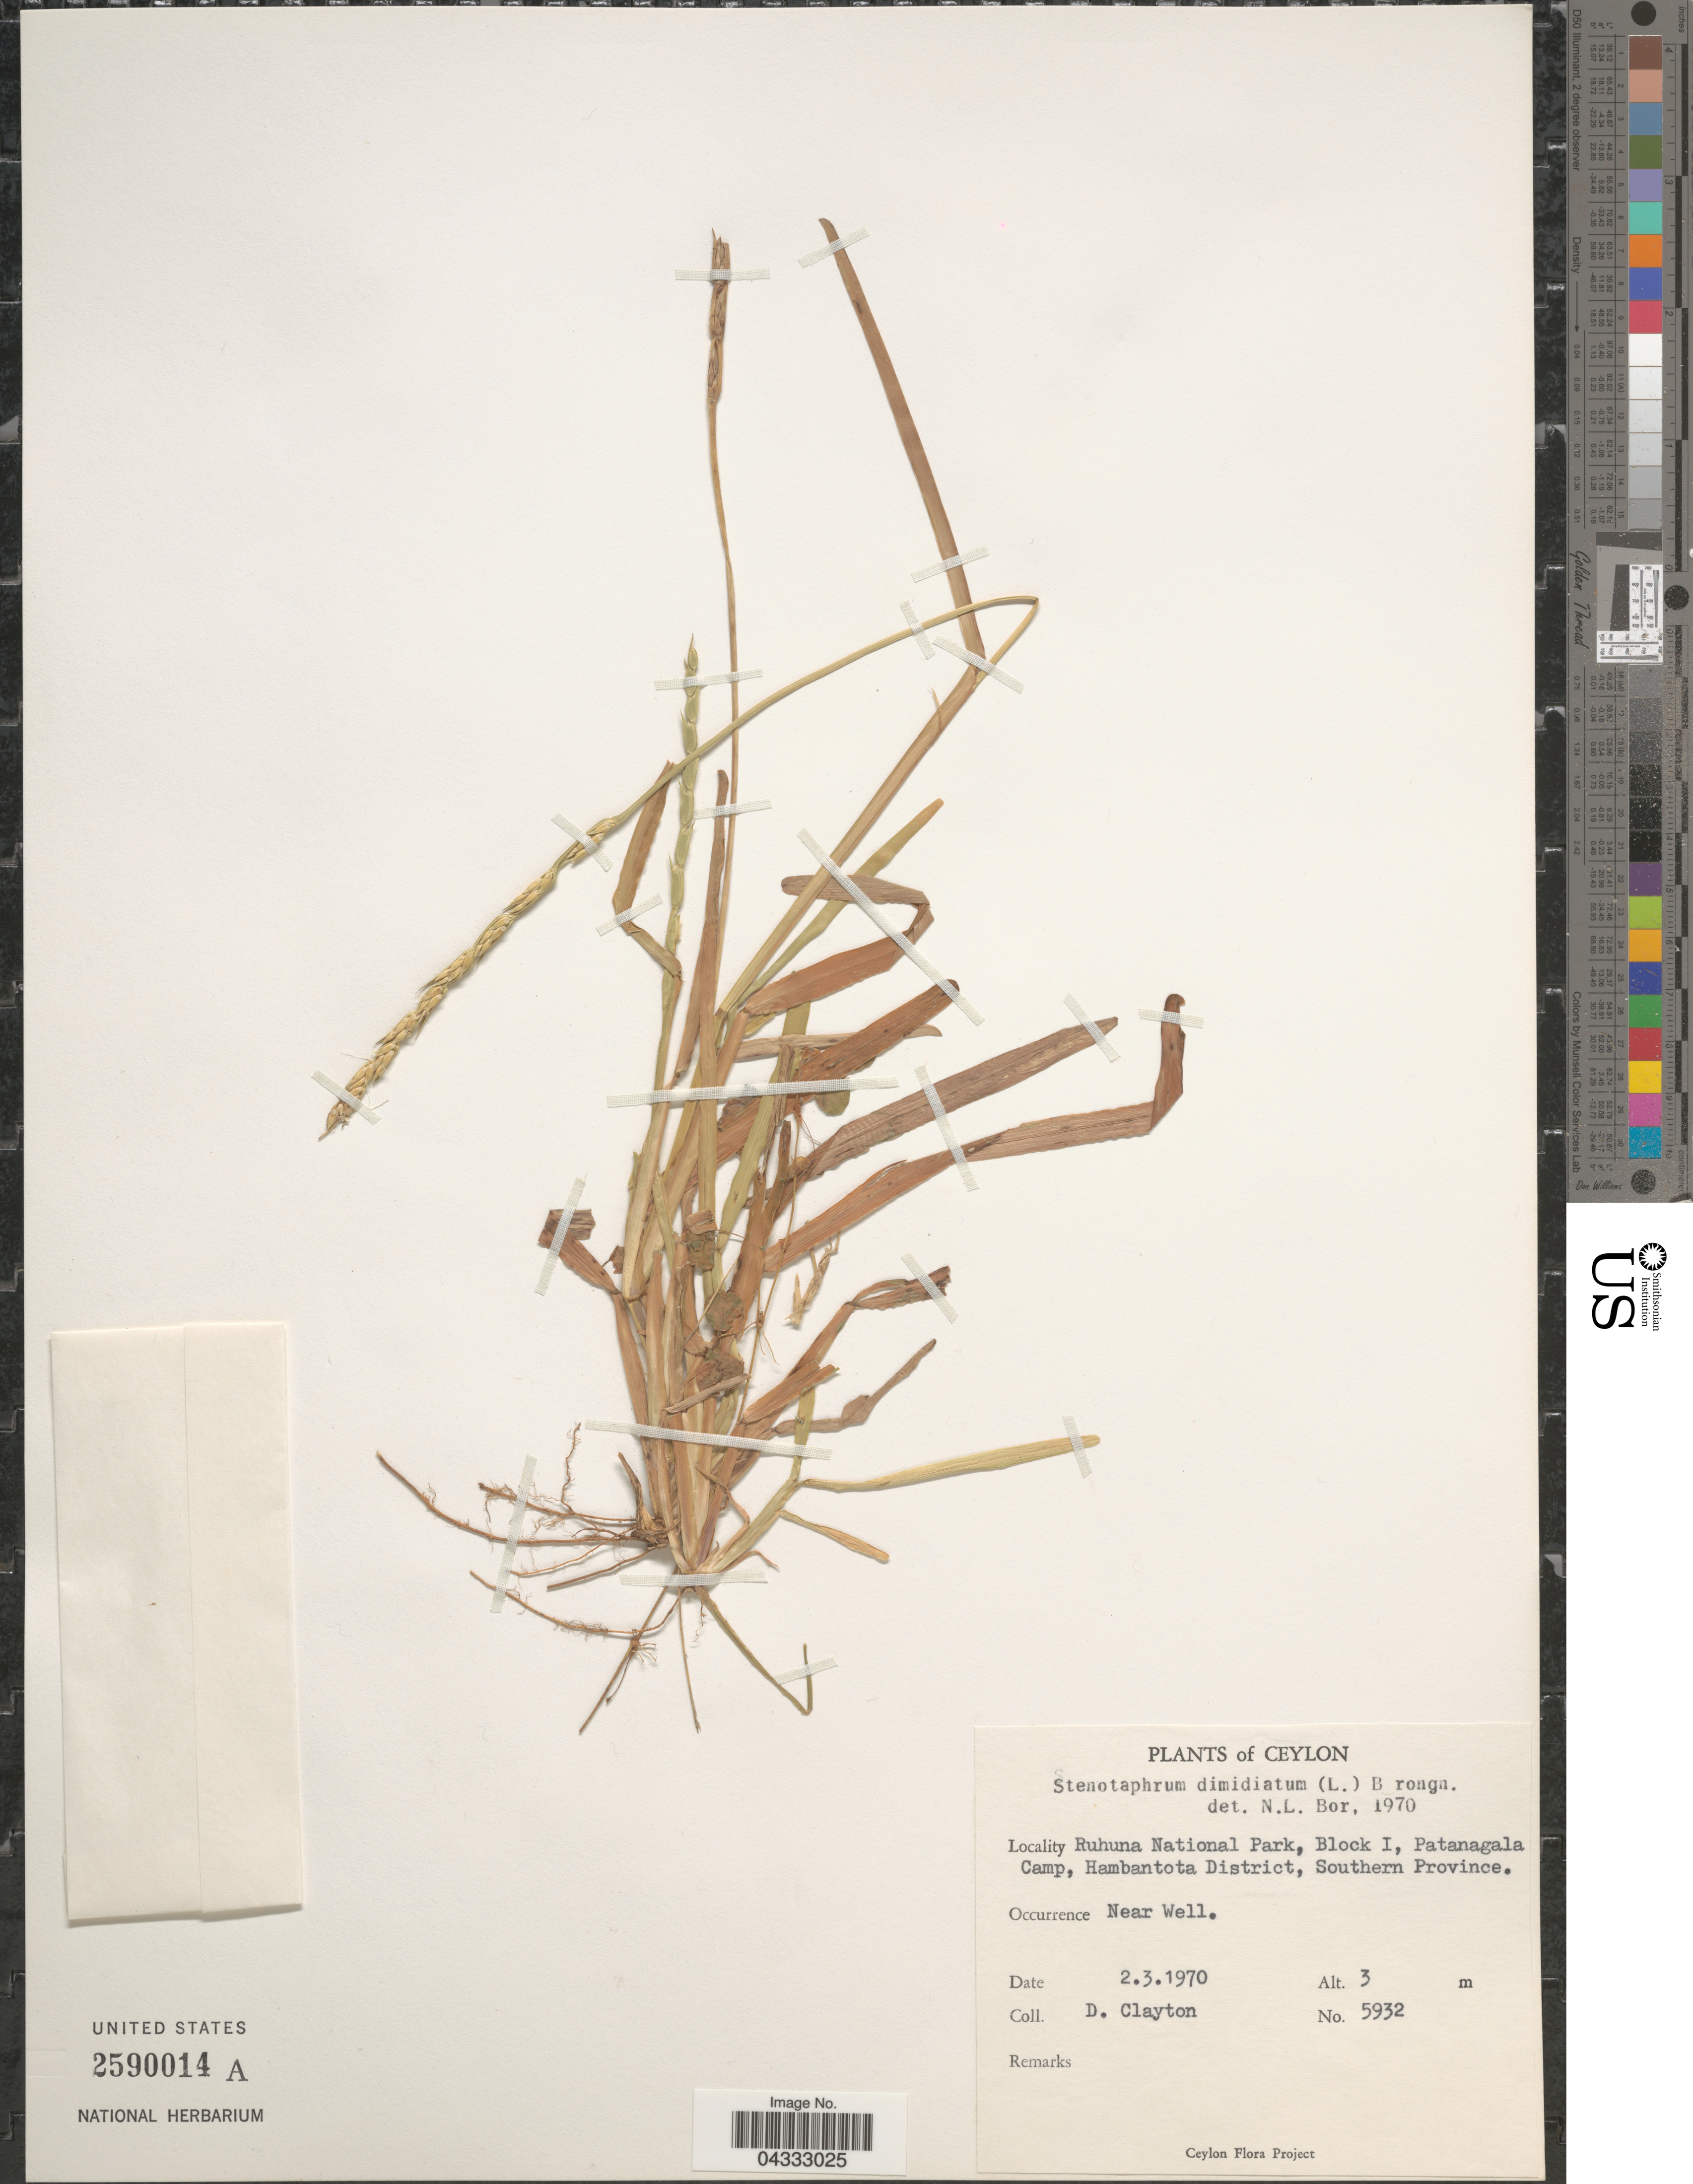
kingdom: Plantae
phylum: Tracheophyta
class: Liliopsida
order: Poales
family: Poaceae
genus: Stenotaphrum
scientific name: Stenotaphrum dimidiatum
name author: (L.) Brongn.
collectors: D. Clayton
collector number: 5932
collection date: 1970-03-02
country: Sri Lanka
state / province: Southern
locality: Ceylon. Ruhuna National Park, Block I, Patanagala Camp, Hambantota District. Near well.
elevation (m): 3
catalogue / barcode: US 2590014A